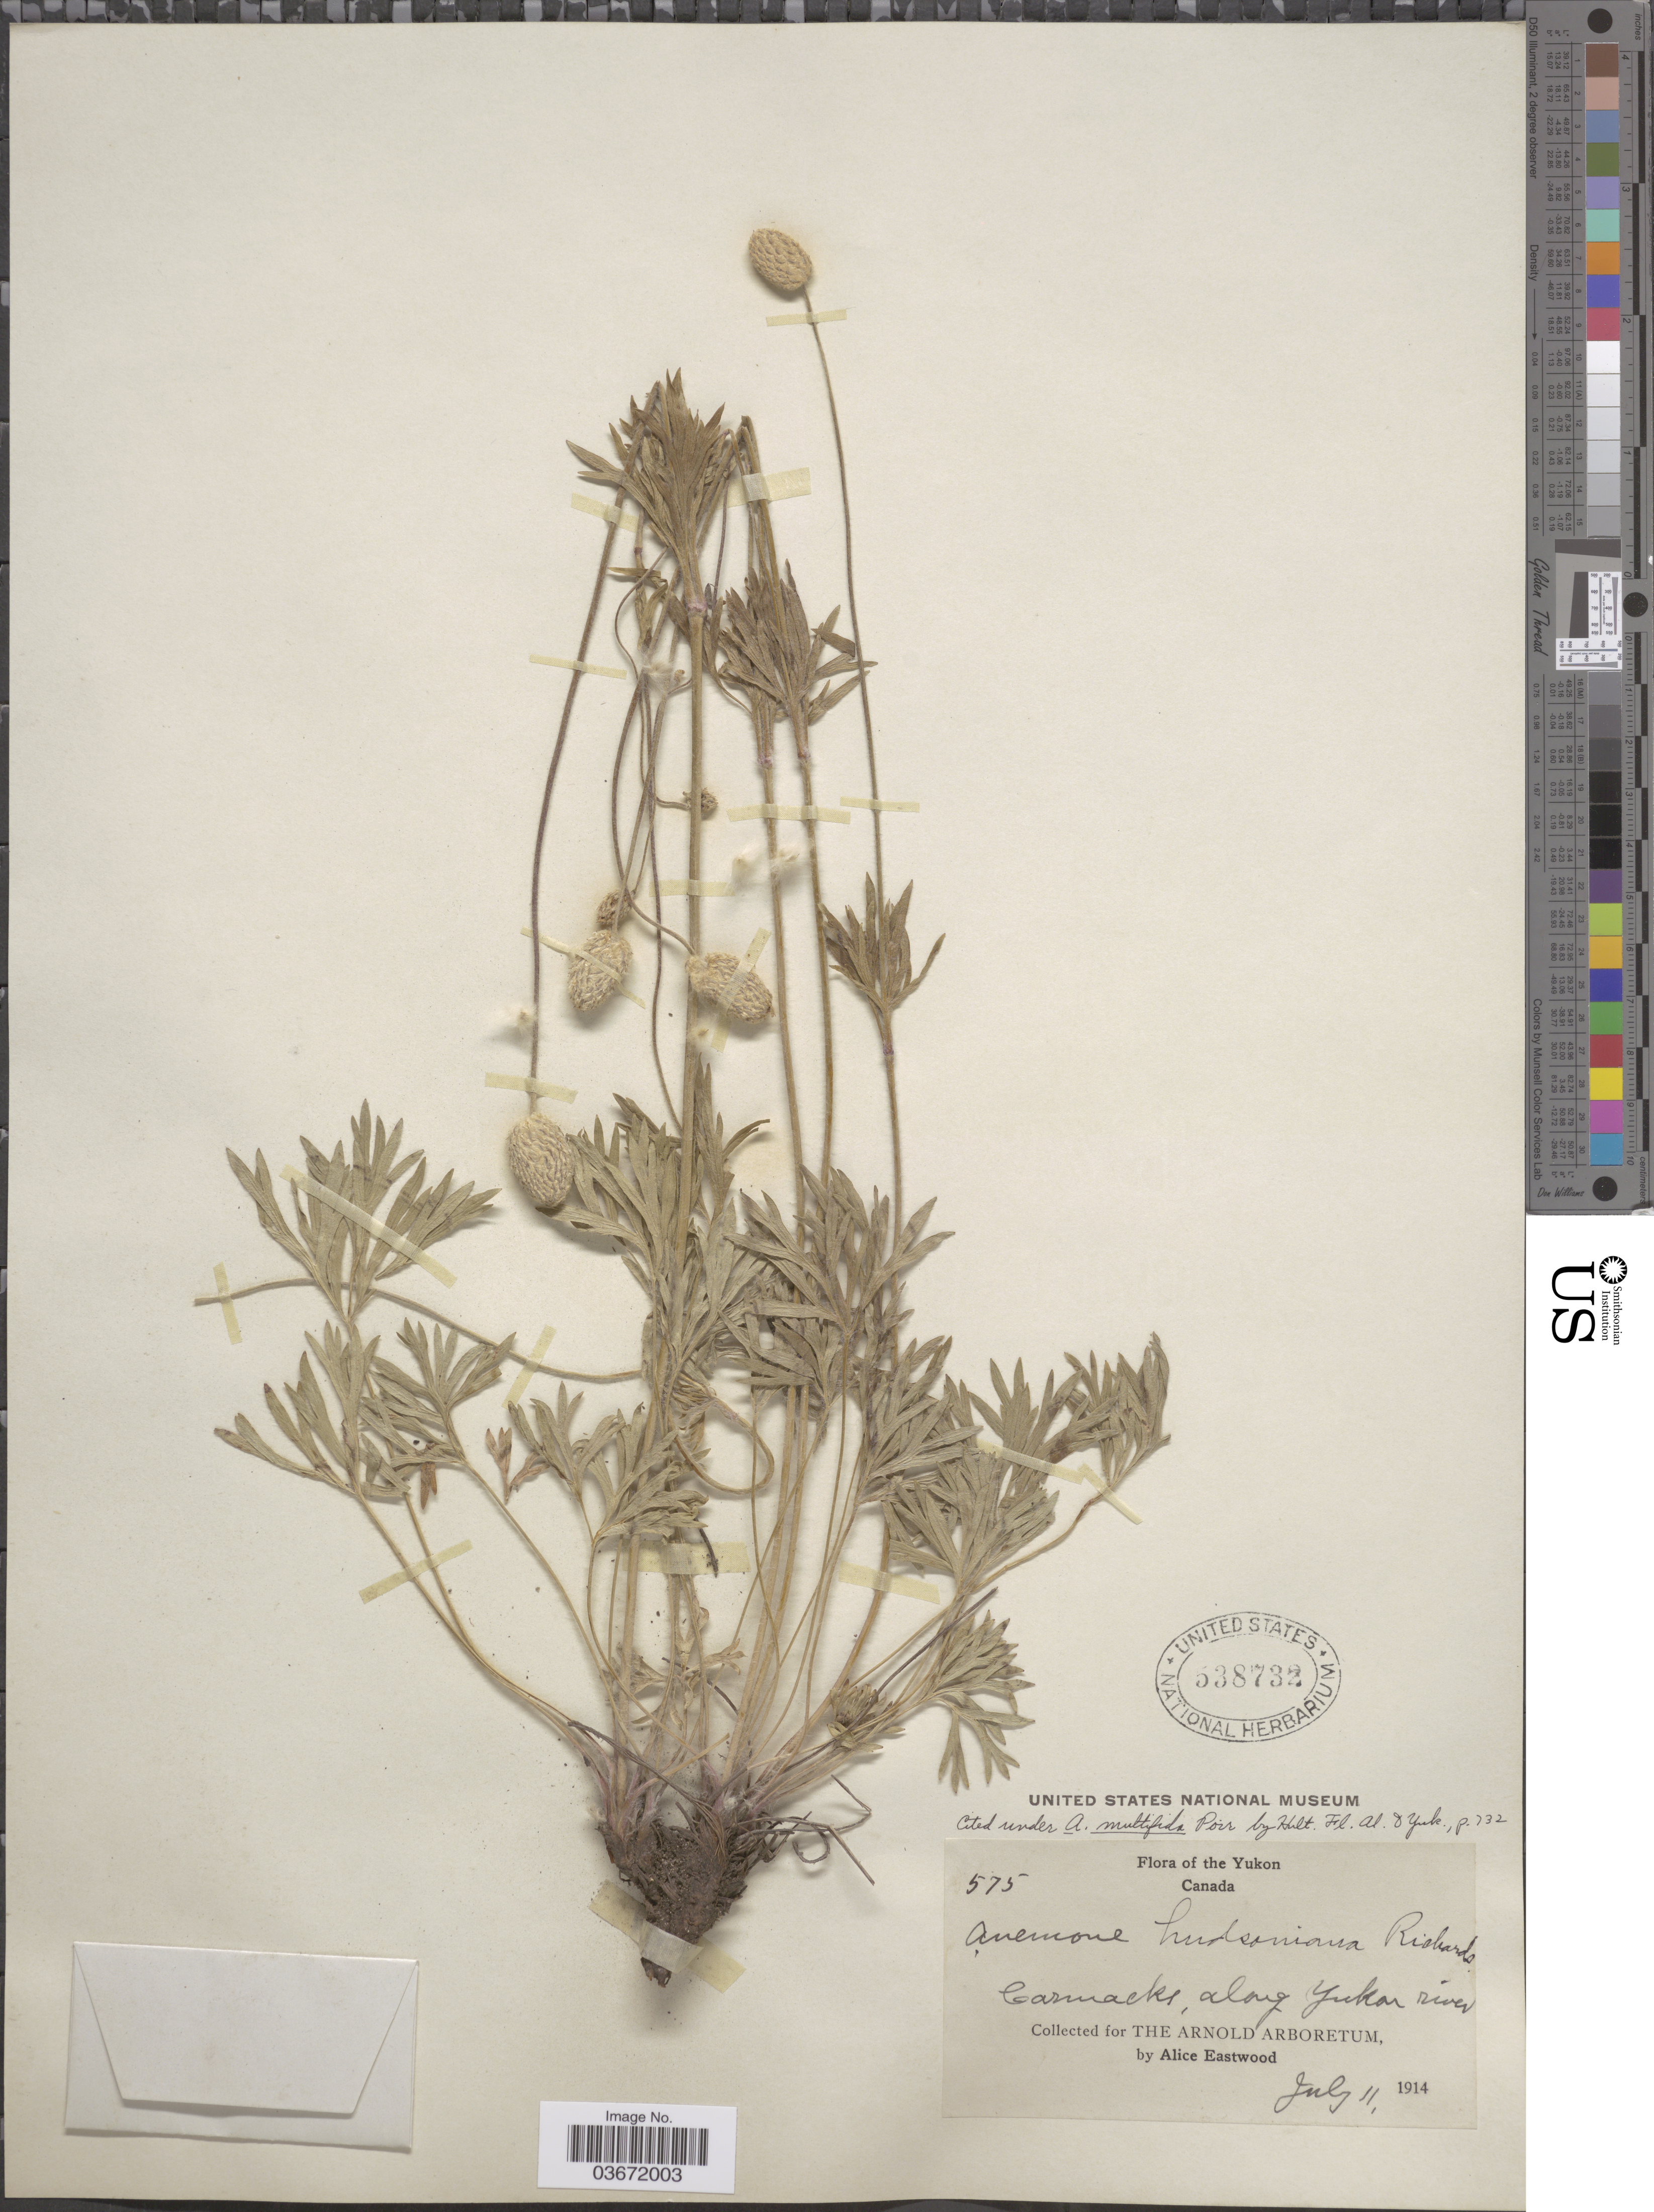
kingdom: Plantae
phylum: Tracheophyta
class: Magnoliopsida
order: Ranunculales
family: Ranunculaceae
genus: Anemone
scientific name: Anemone multifida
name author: Poir.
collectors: A. Eastwood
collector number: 575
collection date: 1914-07-11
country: Canada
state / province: Yukon Territory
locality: Carmacks, along Yukon River.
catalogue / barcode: US 538732